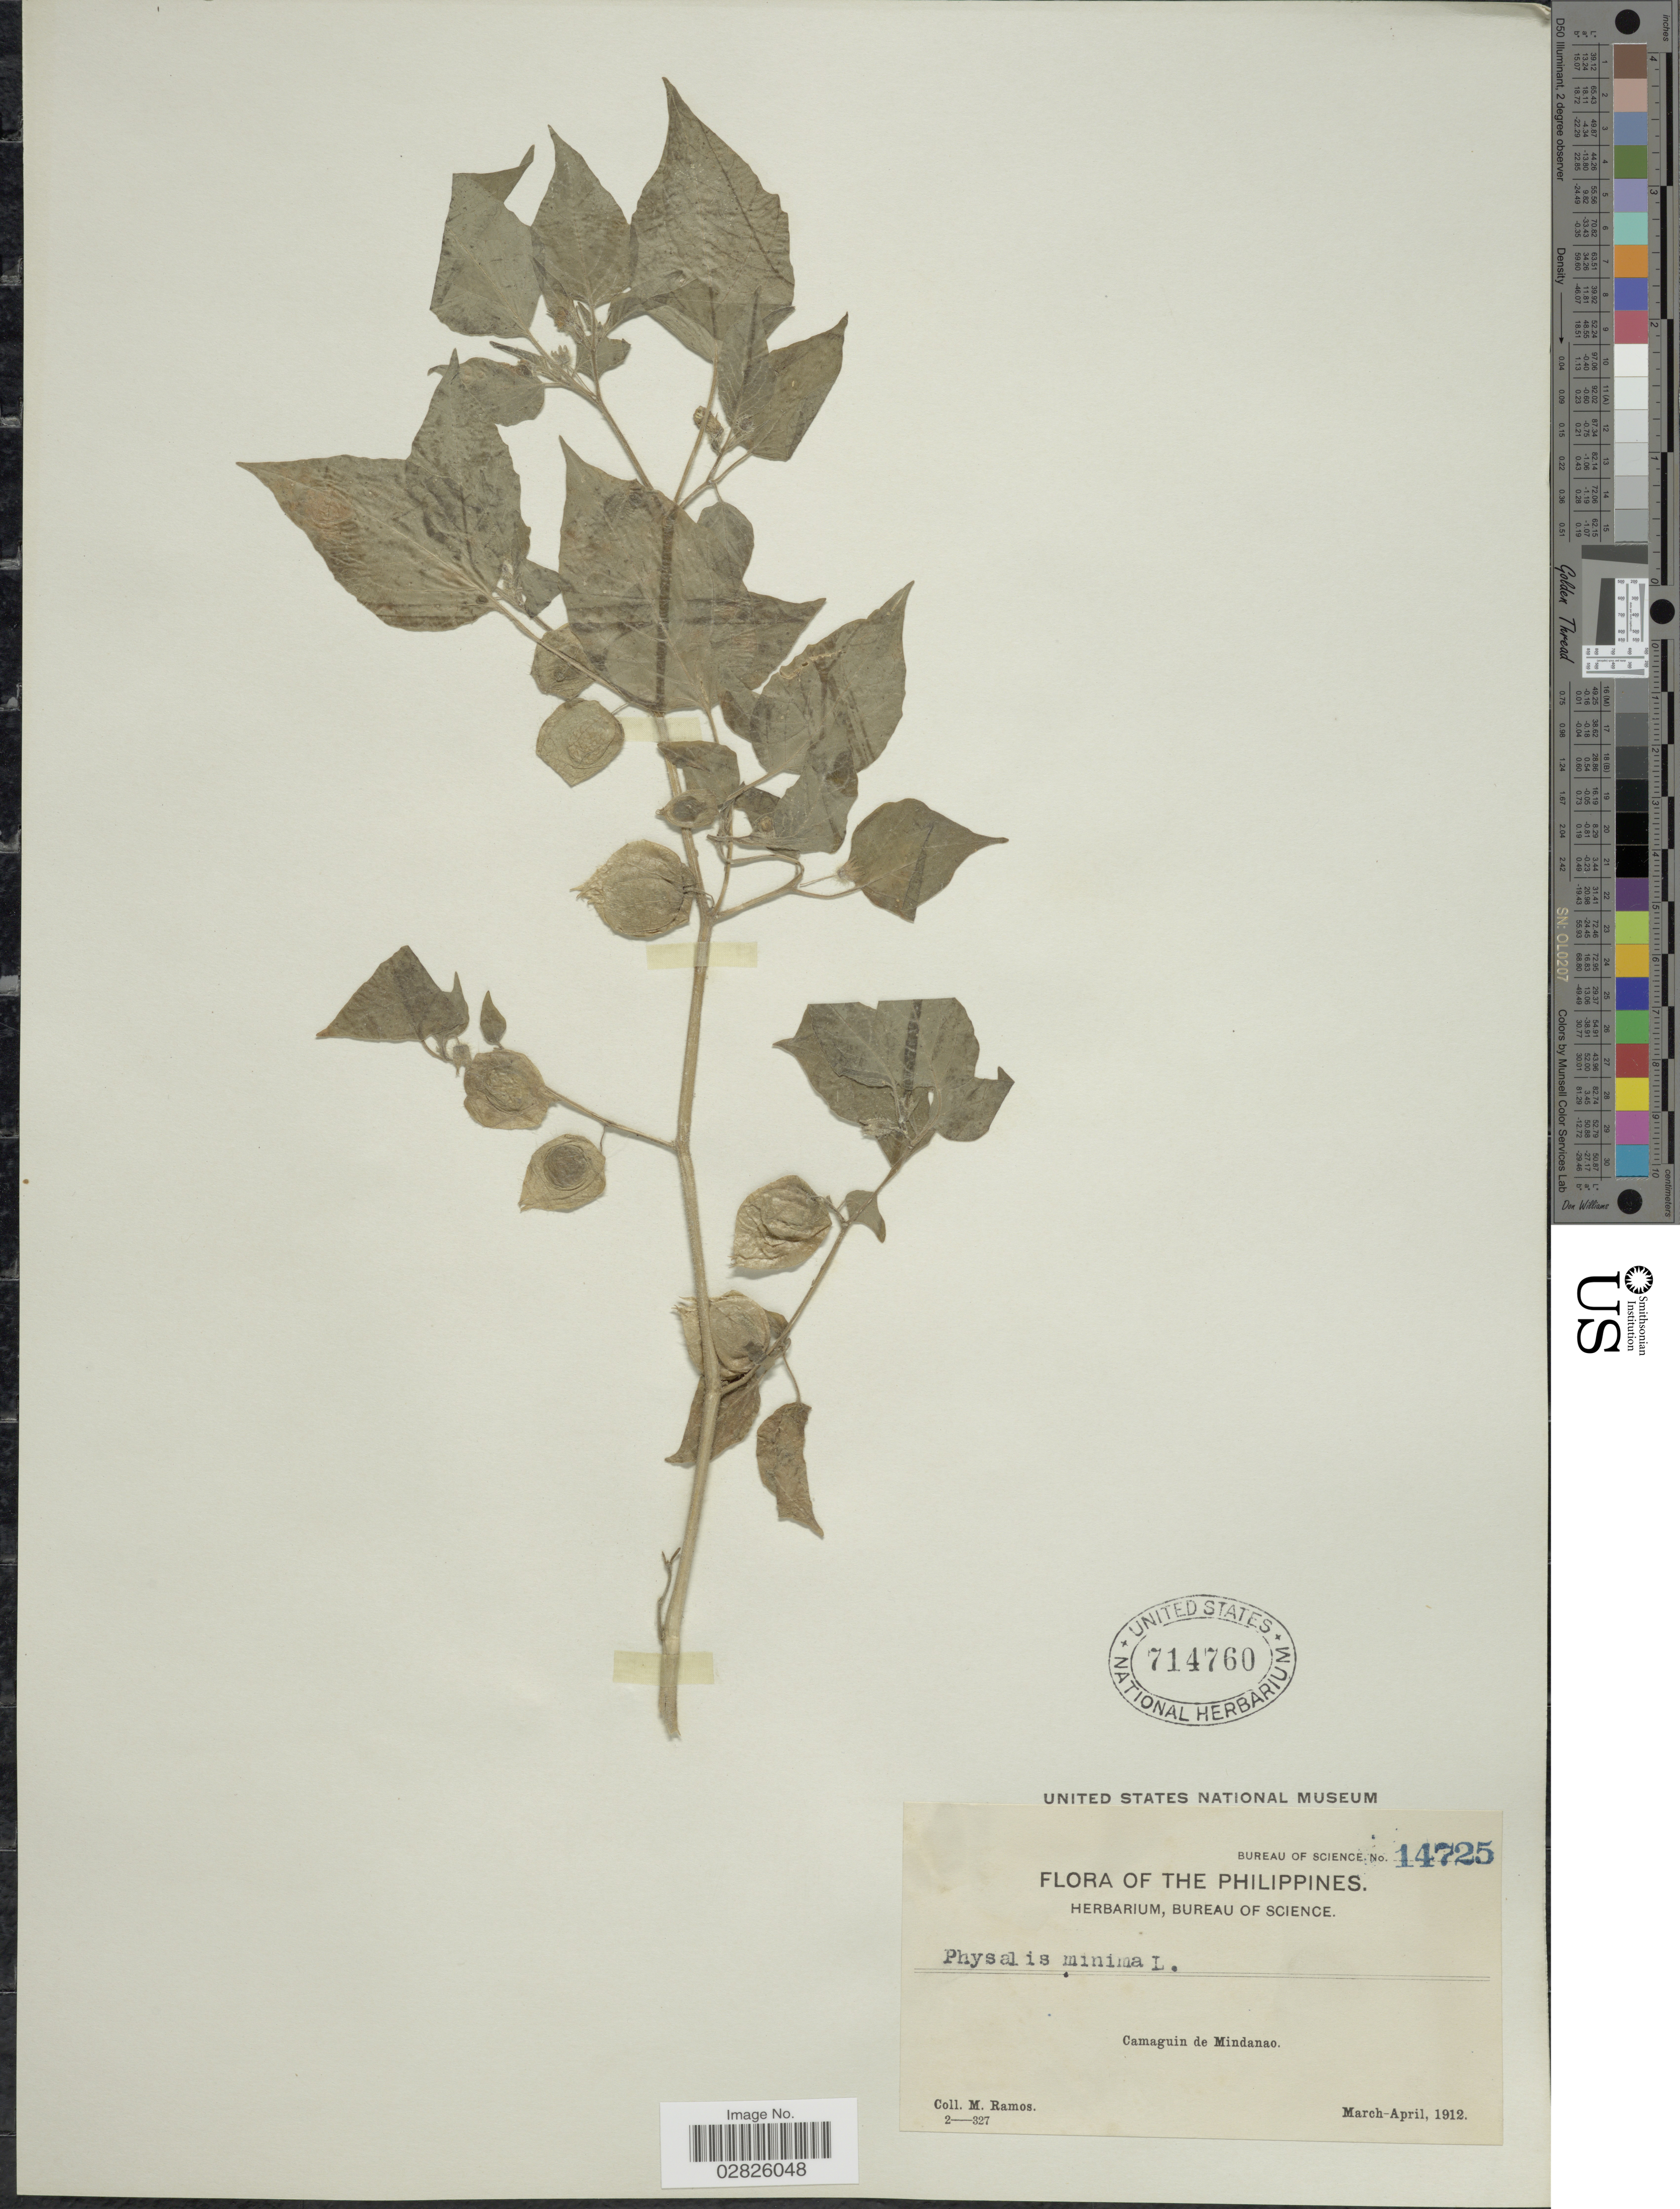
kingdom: Plantae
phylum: Tracheophyta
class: Magnoliopsida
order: Solanales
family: Solanaceae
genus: Physalis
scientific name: Physalis minima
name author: L.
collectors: M. Ramos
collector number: Bureau of Science 14725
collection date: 1912-03/1912-04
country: Philippines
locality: Camaguin de Mindanao.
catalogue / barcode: US 714760